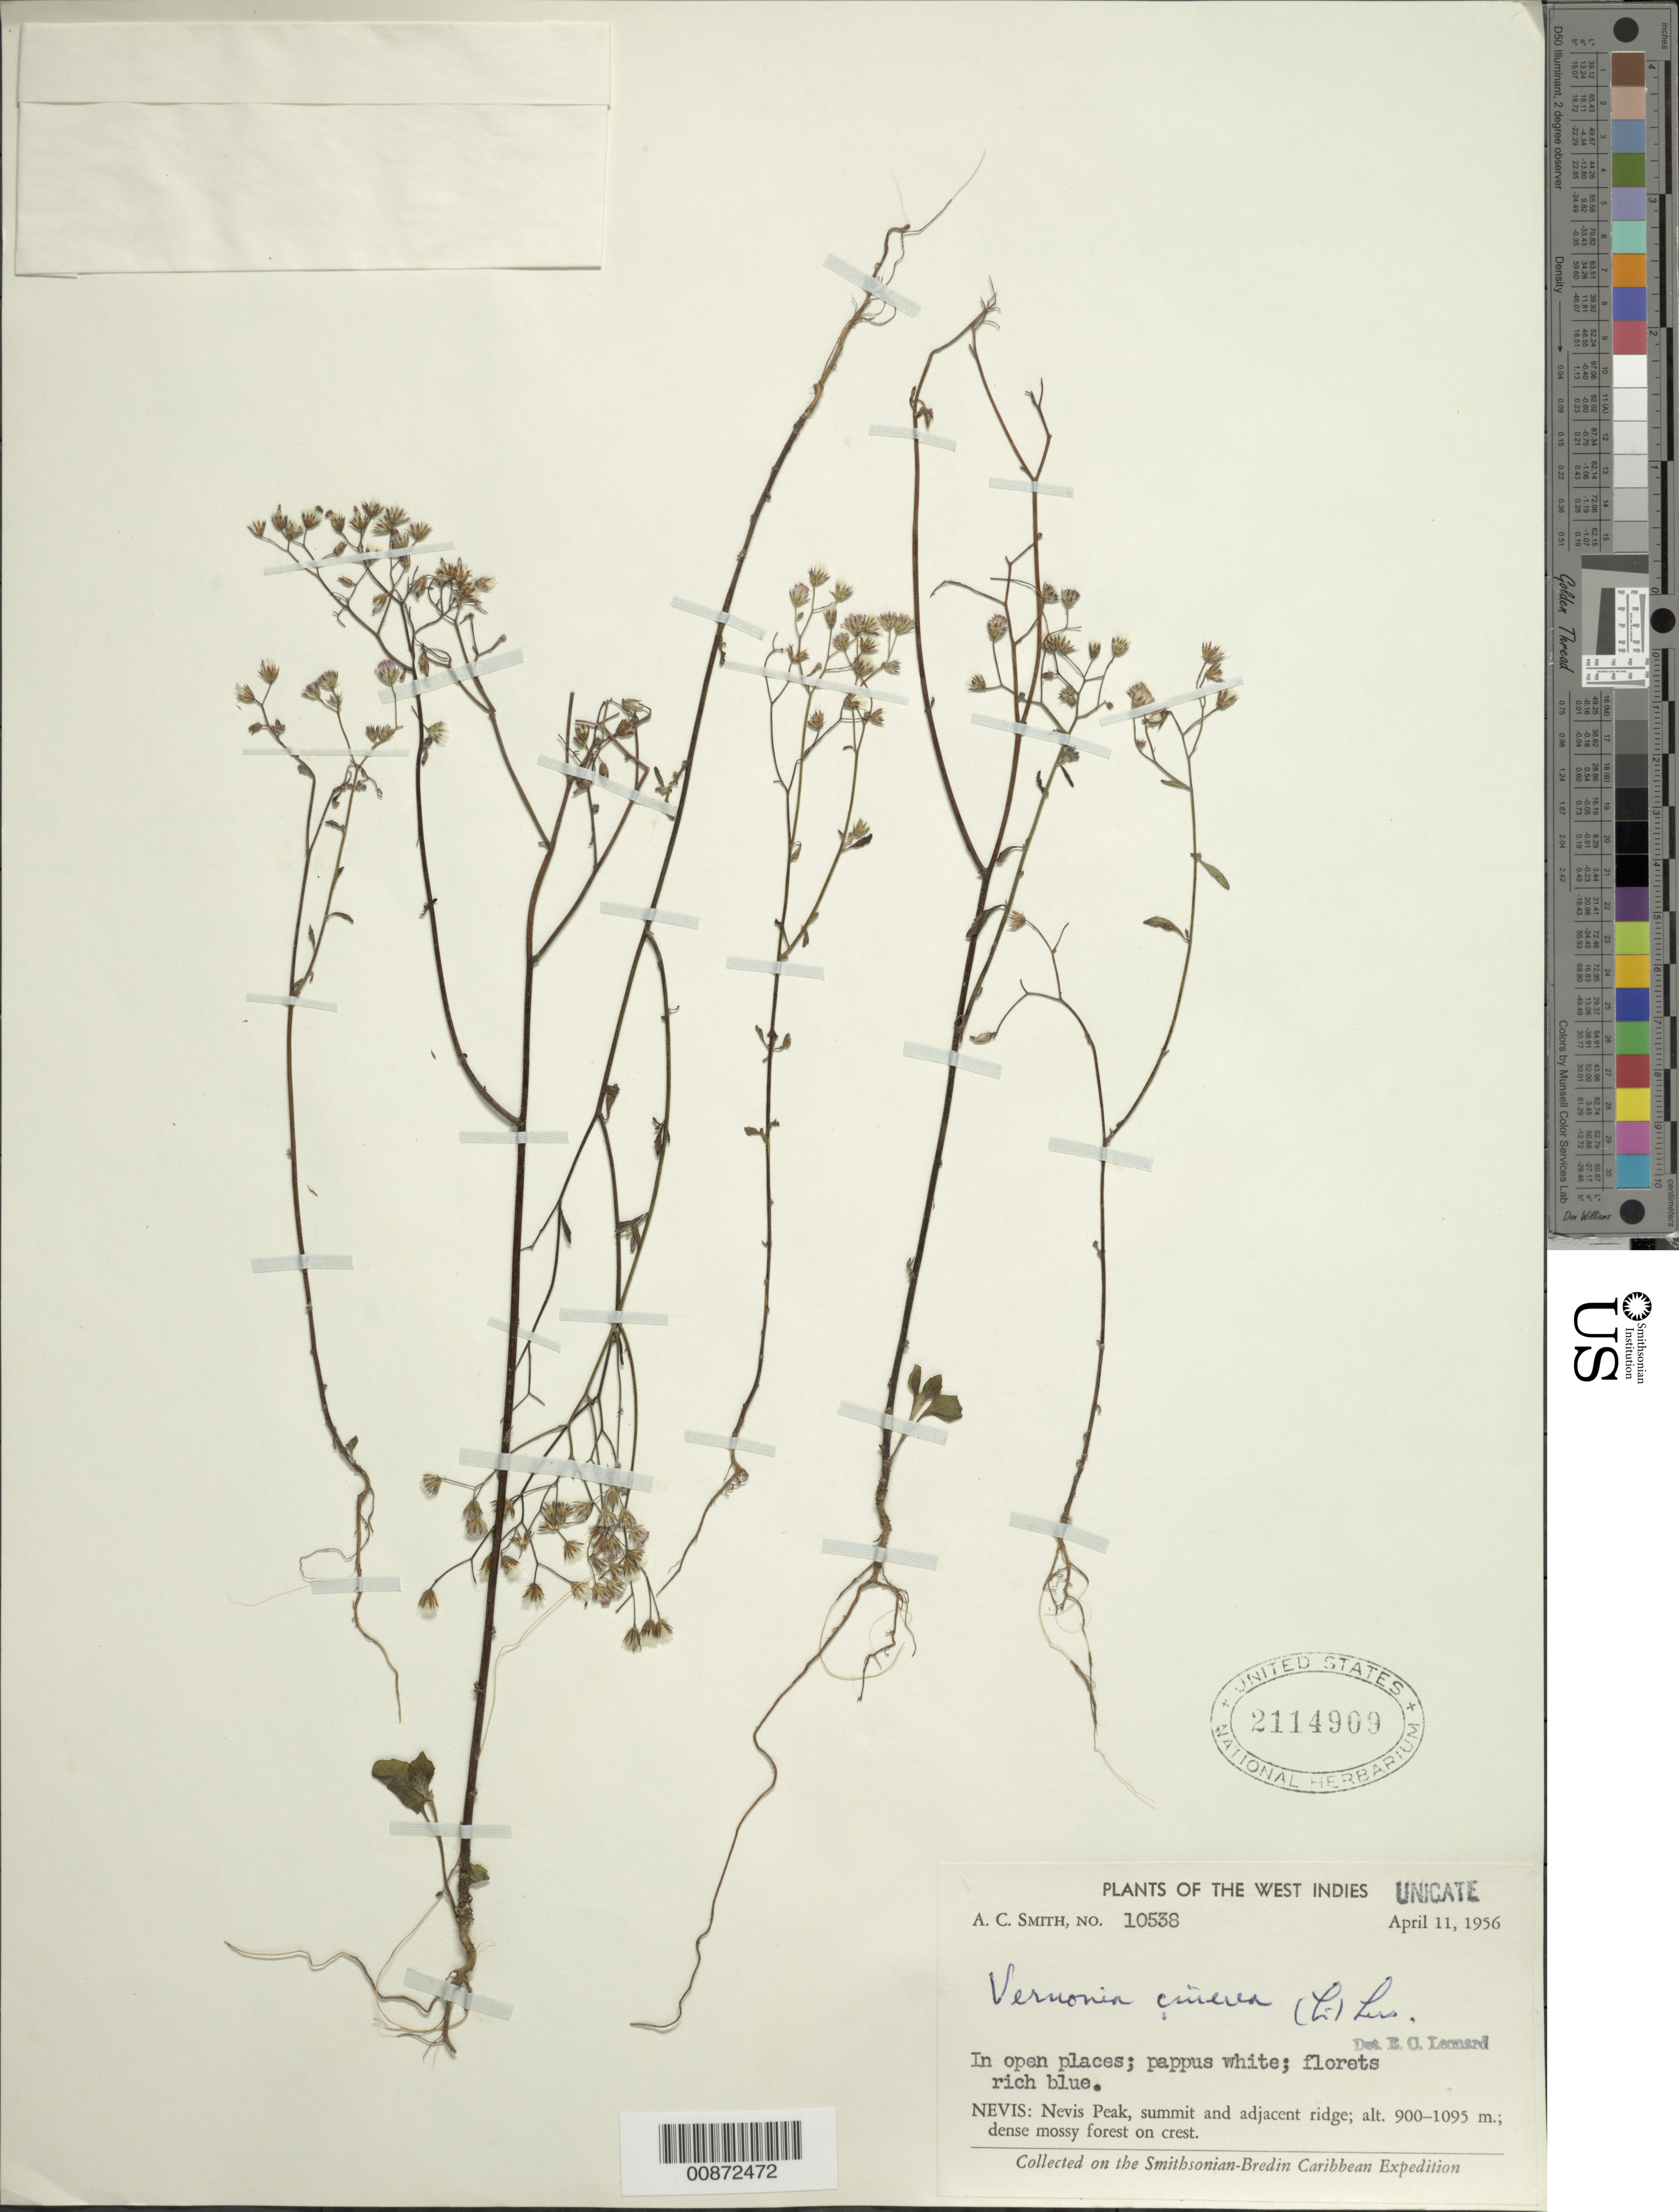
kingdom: Plantae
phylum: Tracheophyta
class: Magnoliopsida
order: Asterales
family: Asteraceae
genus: Cyanthillium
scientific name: Cyanthillium cinereum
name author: (L.) H. Rob.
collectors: A. C. Smith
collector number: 10538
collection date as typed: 11 Apr 1956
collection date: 1956-04-11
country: St. Christopher-Nevis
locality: Nevis Peak, summit on adjacent ridges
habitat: Dense mossy forest on crest, in open spaces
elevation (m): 900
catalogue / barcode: US 2114909